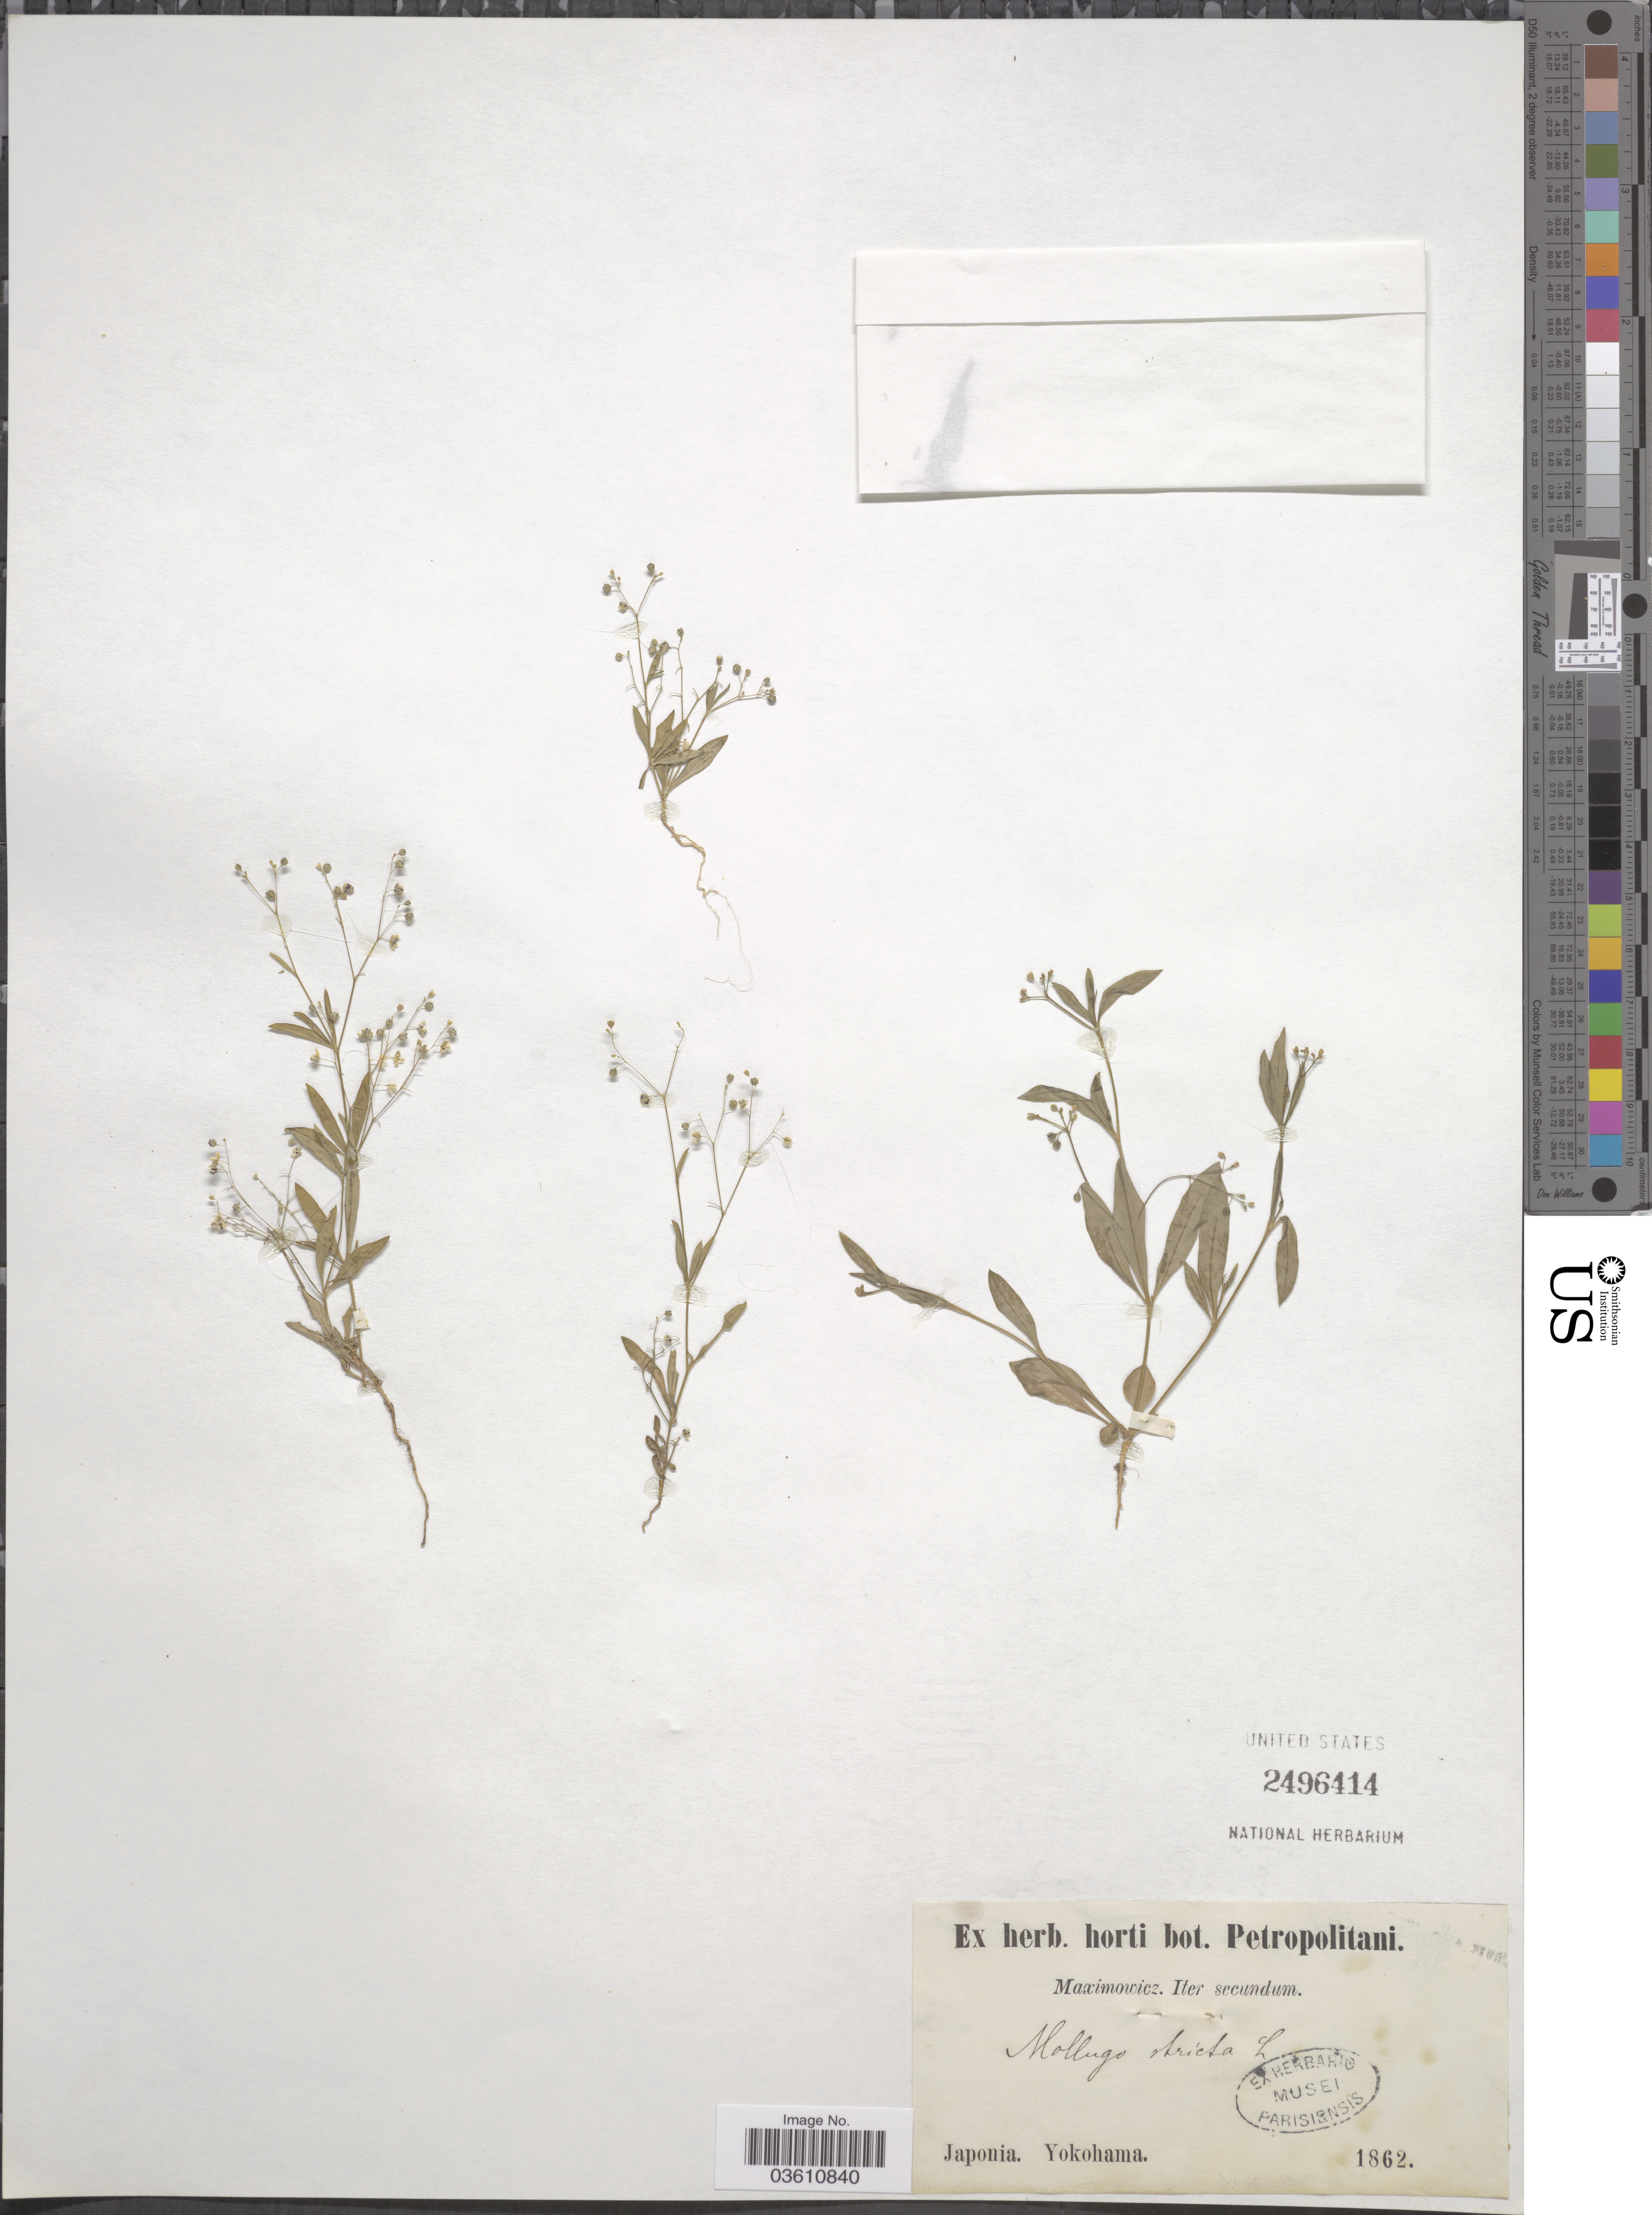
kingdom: Plantae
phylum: Tracheophyta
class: Magnoliopsida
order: Caryophyllales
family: Molluginaceae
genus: Trigastrotheca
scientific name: Trigastrotheca pentaphylla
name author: (L.) Thulin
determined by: Strong, Mark T., (BOT), Smithsonian Institution - National Museum of Natural History (UNITED STATES)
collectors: Maximowicz, --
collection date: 1862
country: Japan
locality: Yokohama.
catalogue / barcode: US 2496414